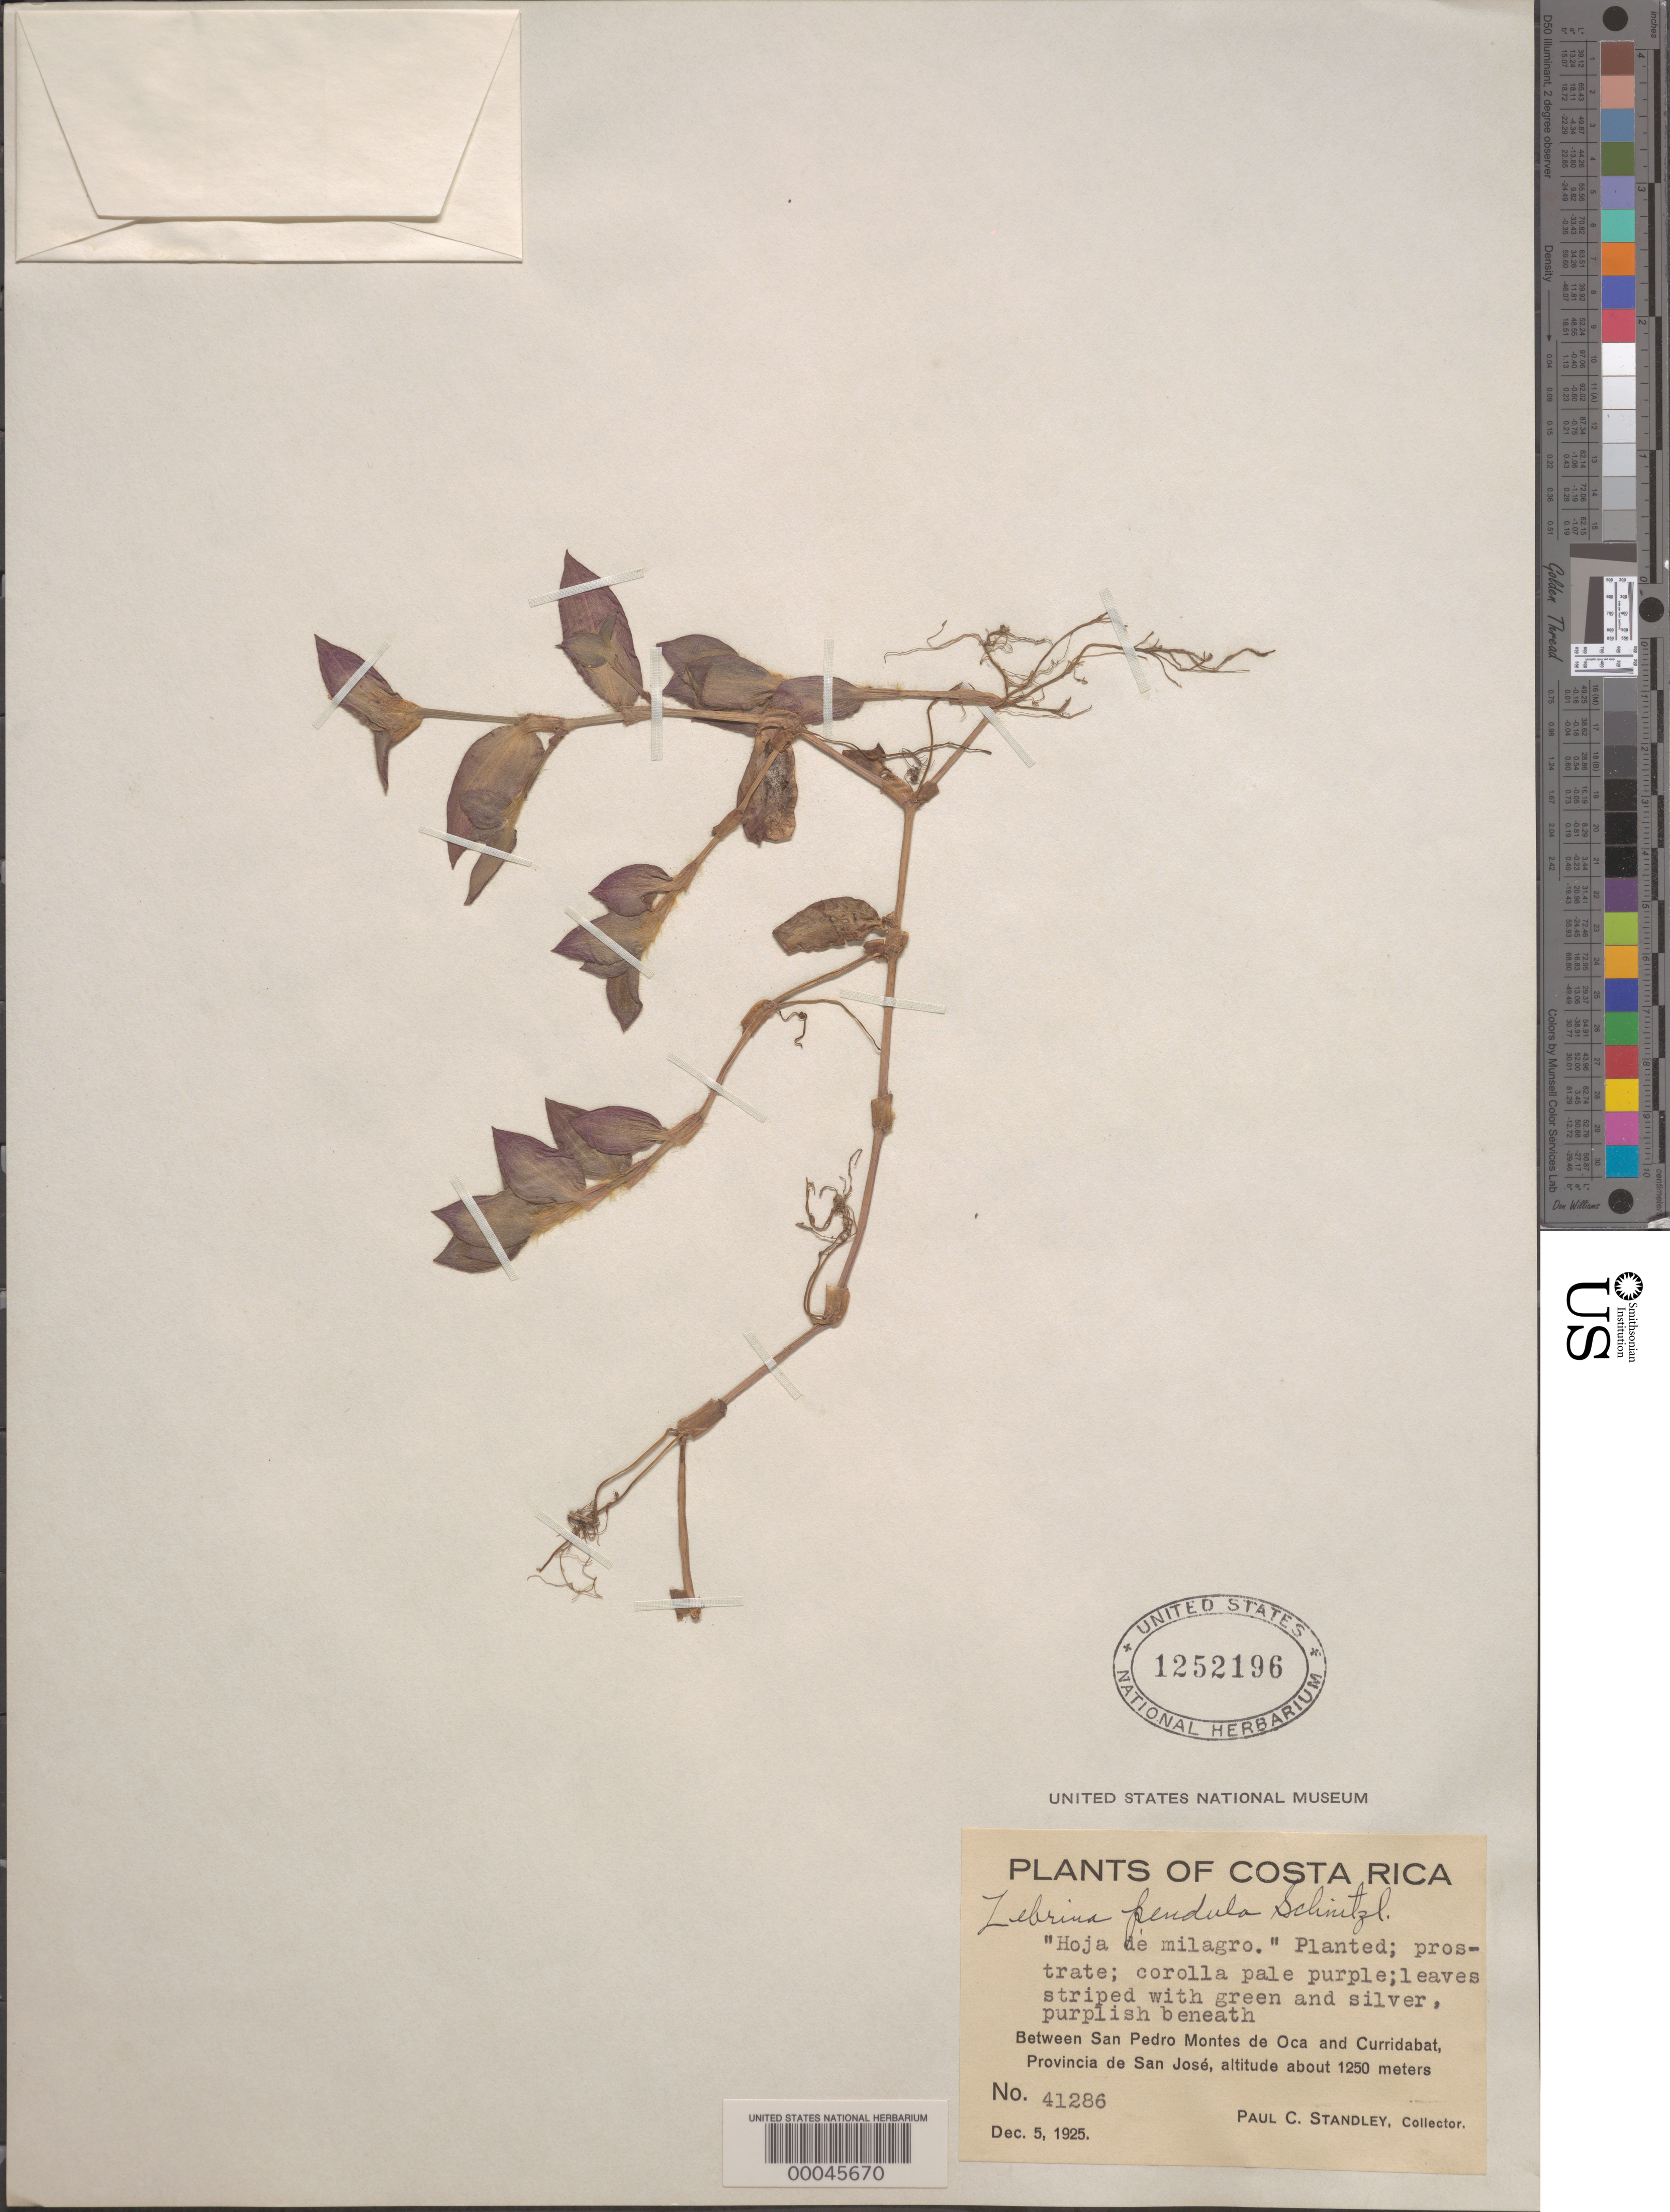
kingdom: Plantae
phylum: Tracheophyta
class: Liliopsida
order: Commelinales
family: Commelinaceae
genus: Tradescantia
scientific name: Tradescantia zebrina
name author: Bosse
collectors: P. C. Standley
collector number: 41286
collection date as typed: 05 Dec 1925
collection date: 1925-12-05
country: Costa Rica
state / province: San José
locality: Between San Pedro Montes de Oca and Curridabat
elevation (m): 1250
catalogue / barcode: US 1252196